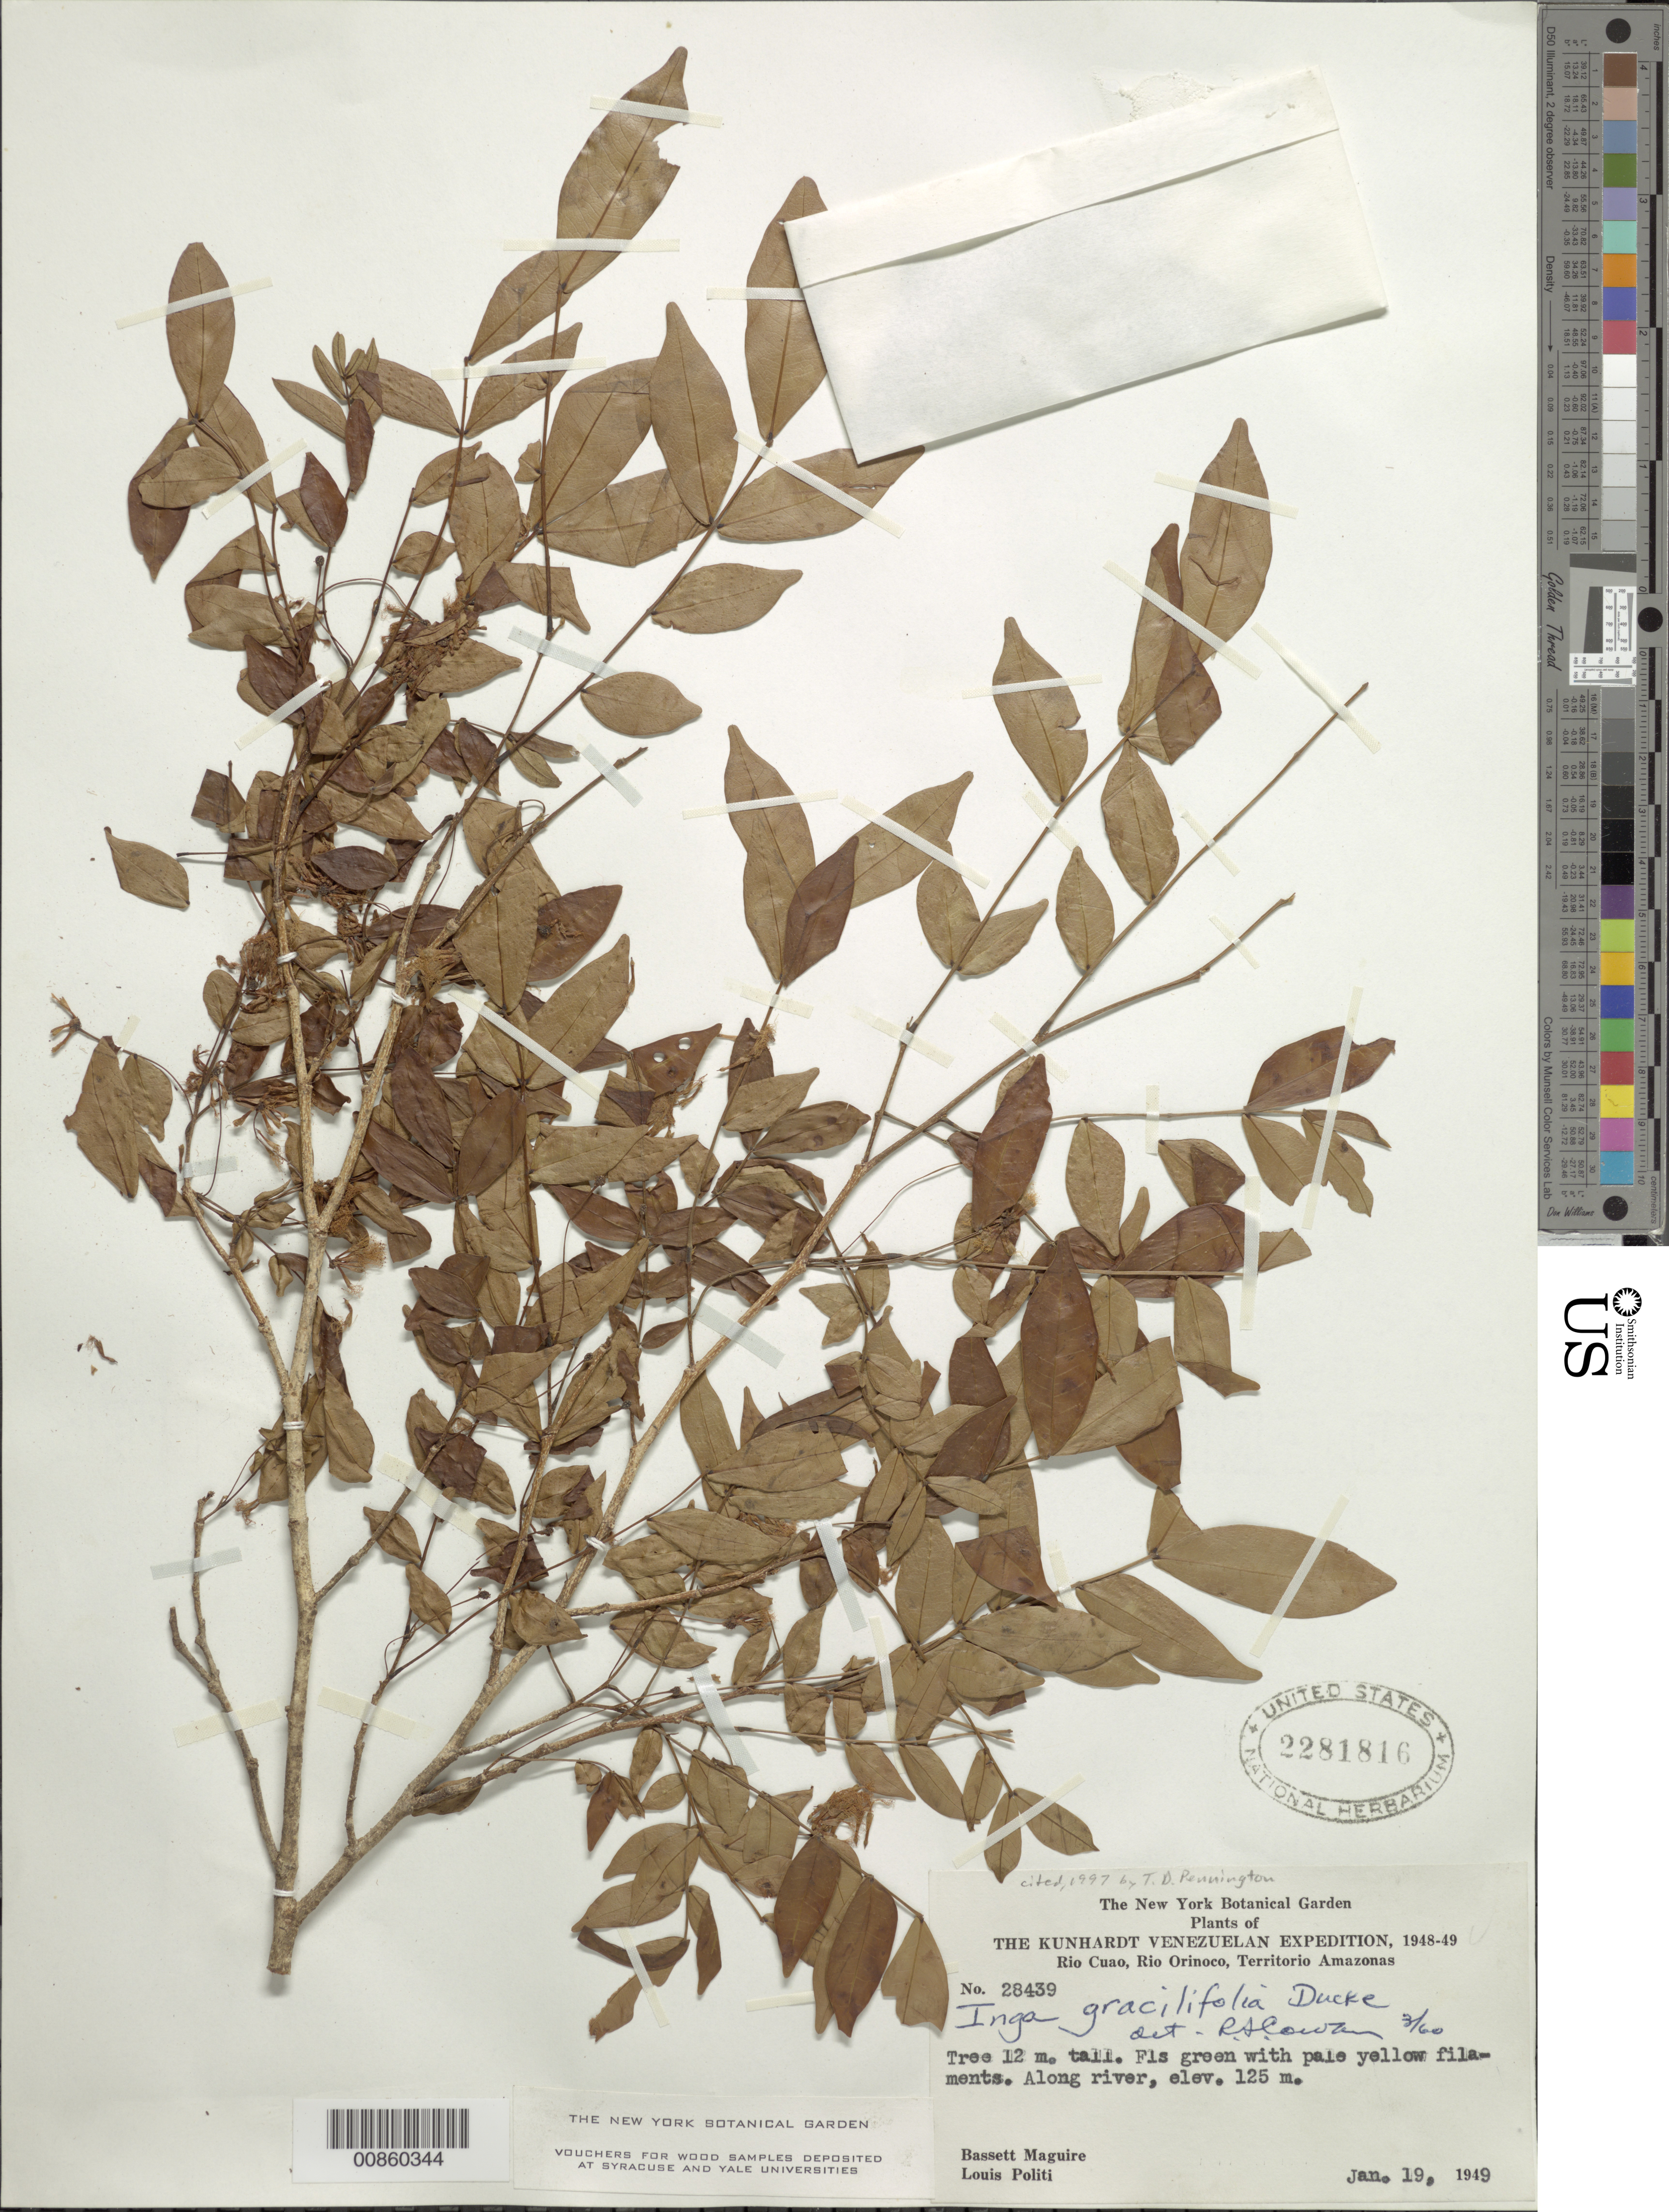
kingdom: Plantae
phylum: Tracheophyta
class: Magnoliopsida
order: Fabales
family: Fabaceae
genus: Inga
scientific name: Inga gracilifolia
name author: Ducke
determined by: Cowan, R. S.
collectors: B. Maguire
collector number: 28439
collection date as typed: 19-Jan-49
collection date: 1949-01-19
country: Venezuela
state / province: Amazonas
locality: Cerro Sipapo (Paráque), Base Camp, Río Cuao, Río Orinoco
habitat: Along river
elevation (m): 125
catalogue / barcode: US 2281816